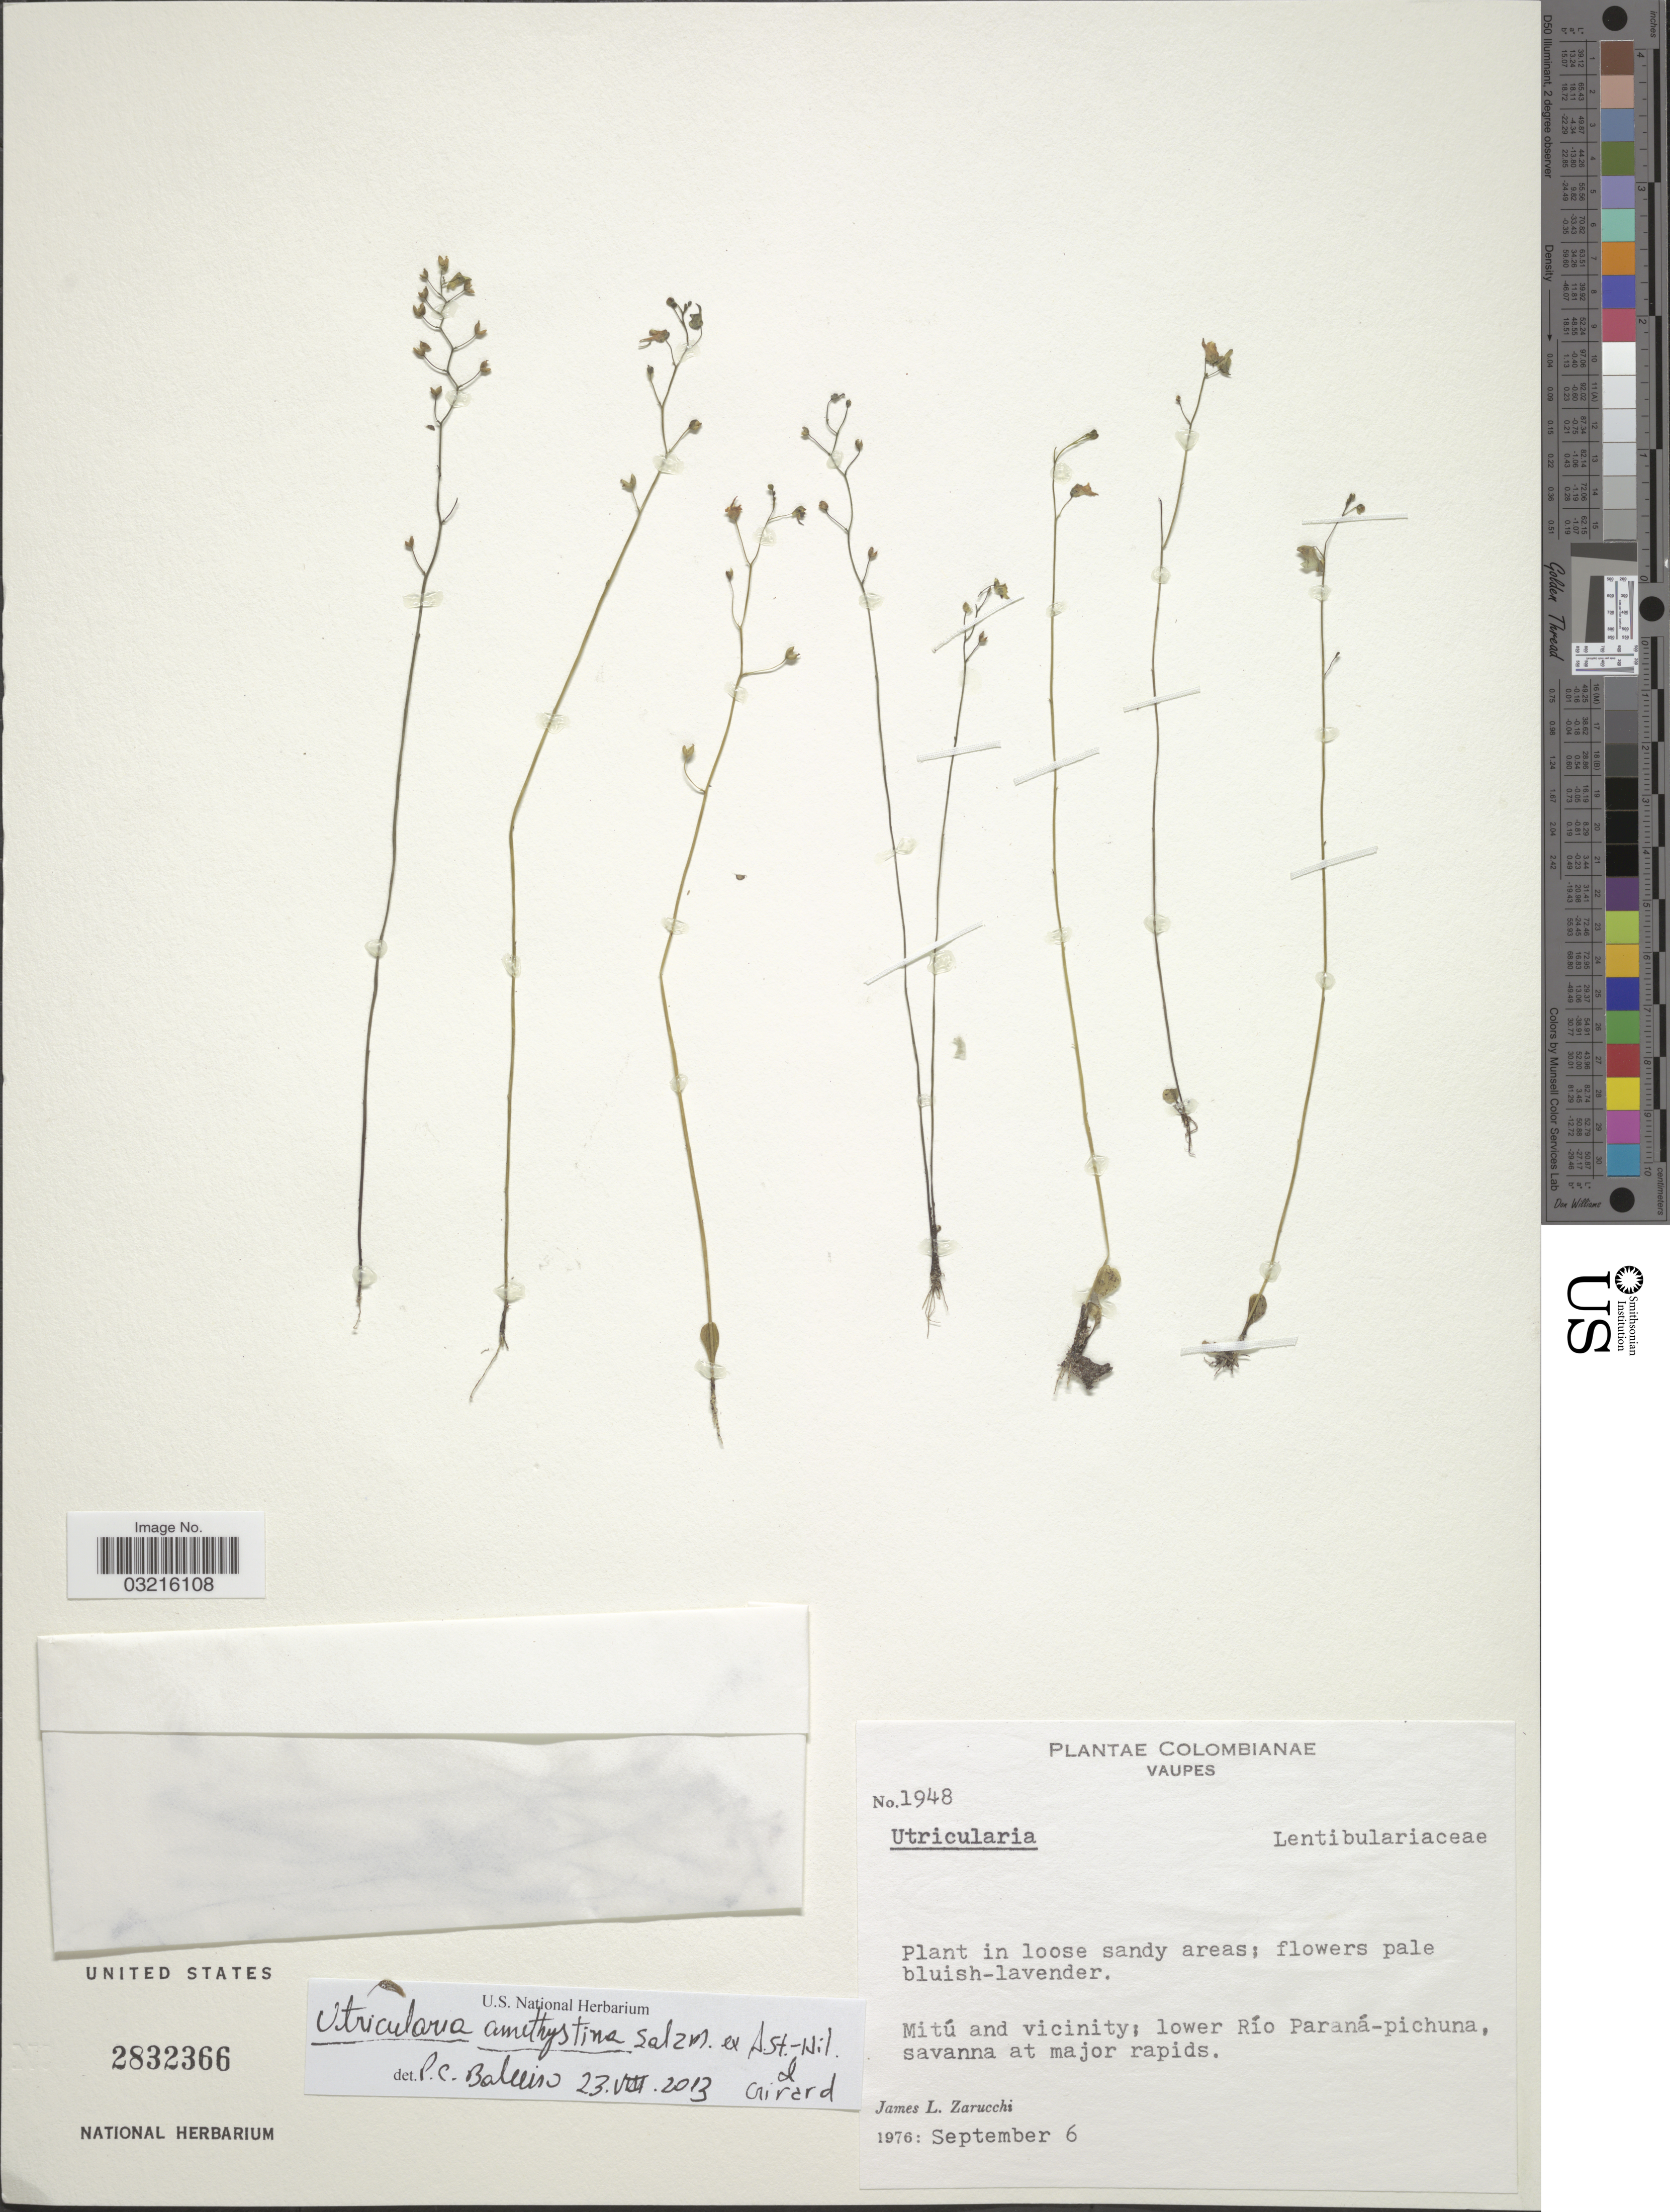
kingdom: Plantae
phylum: Tracheophyta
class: Magnoliopsida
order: Lamiales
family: Lentibulariaceae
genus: Utricularia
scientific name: Utricularia amethystina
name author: Salzm. ex A. St.-Hil. & Girard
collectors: J. L. Zarucchi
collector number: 1948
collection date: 1976-09-06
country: Colombia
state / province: Vaupés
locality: Mitú and vicinity; lower Río Paraná-pichuna.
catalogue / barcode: US 2832366